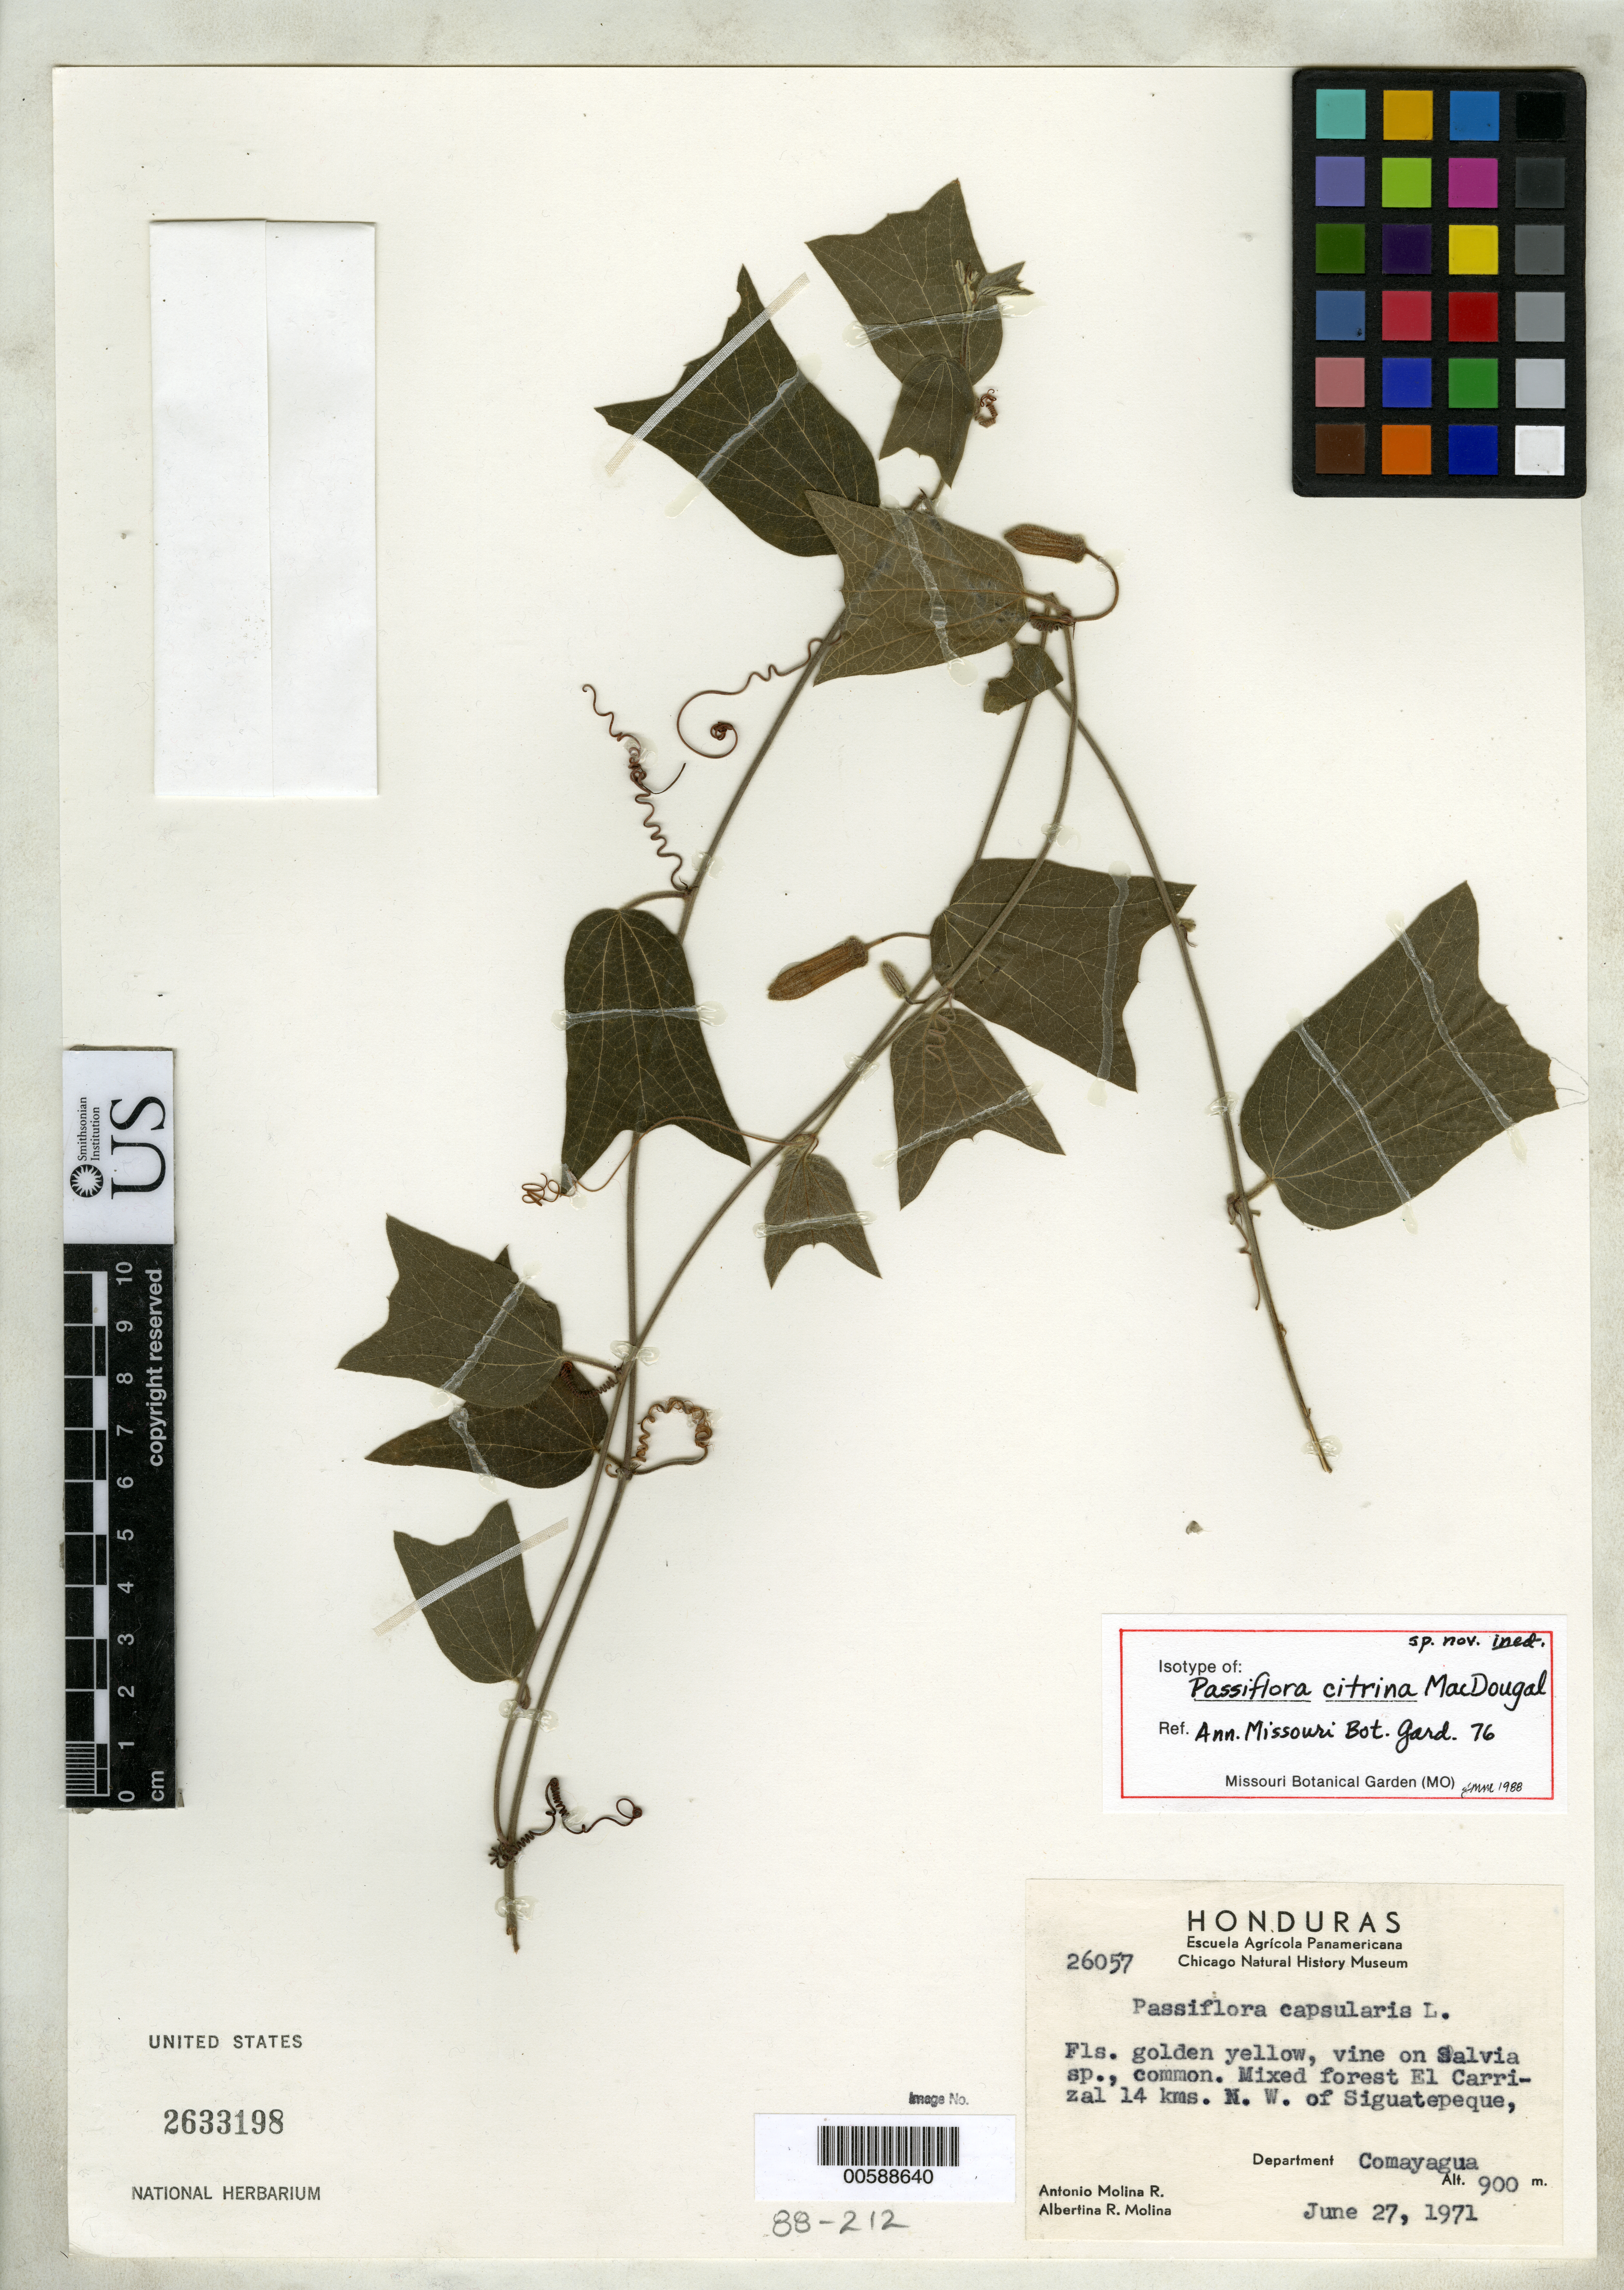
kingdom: Plantae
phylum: Tracheophyta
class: Magnoliopsida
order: Malpighiales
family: Passifloraceae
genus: Passiflora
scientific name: Passiflora citrina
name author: J.M. MacDougal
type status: Isotype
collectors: A. Molina R. & A. Molina R.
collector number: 26057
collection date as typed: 27 Jun 1971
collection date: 1971-06-27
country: Honduras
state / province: Comayagua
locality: El Carrizal 14 km NW of Siguatepeque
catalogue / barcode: US 2633198